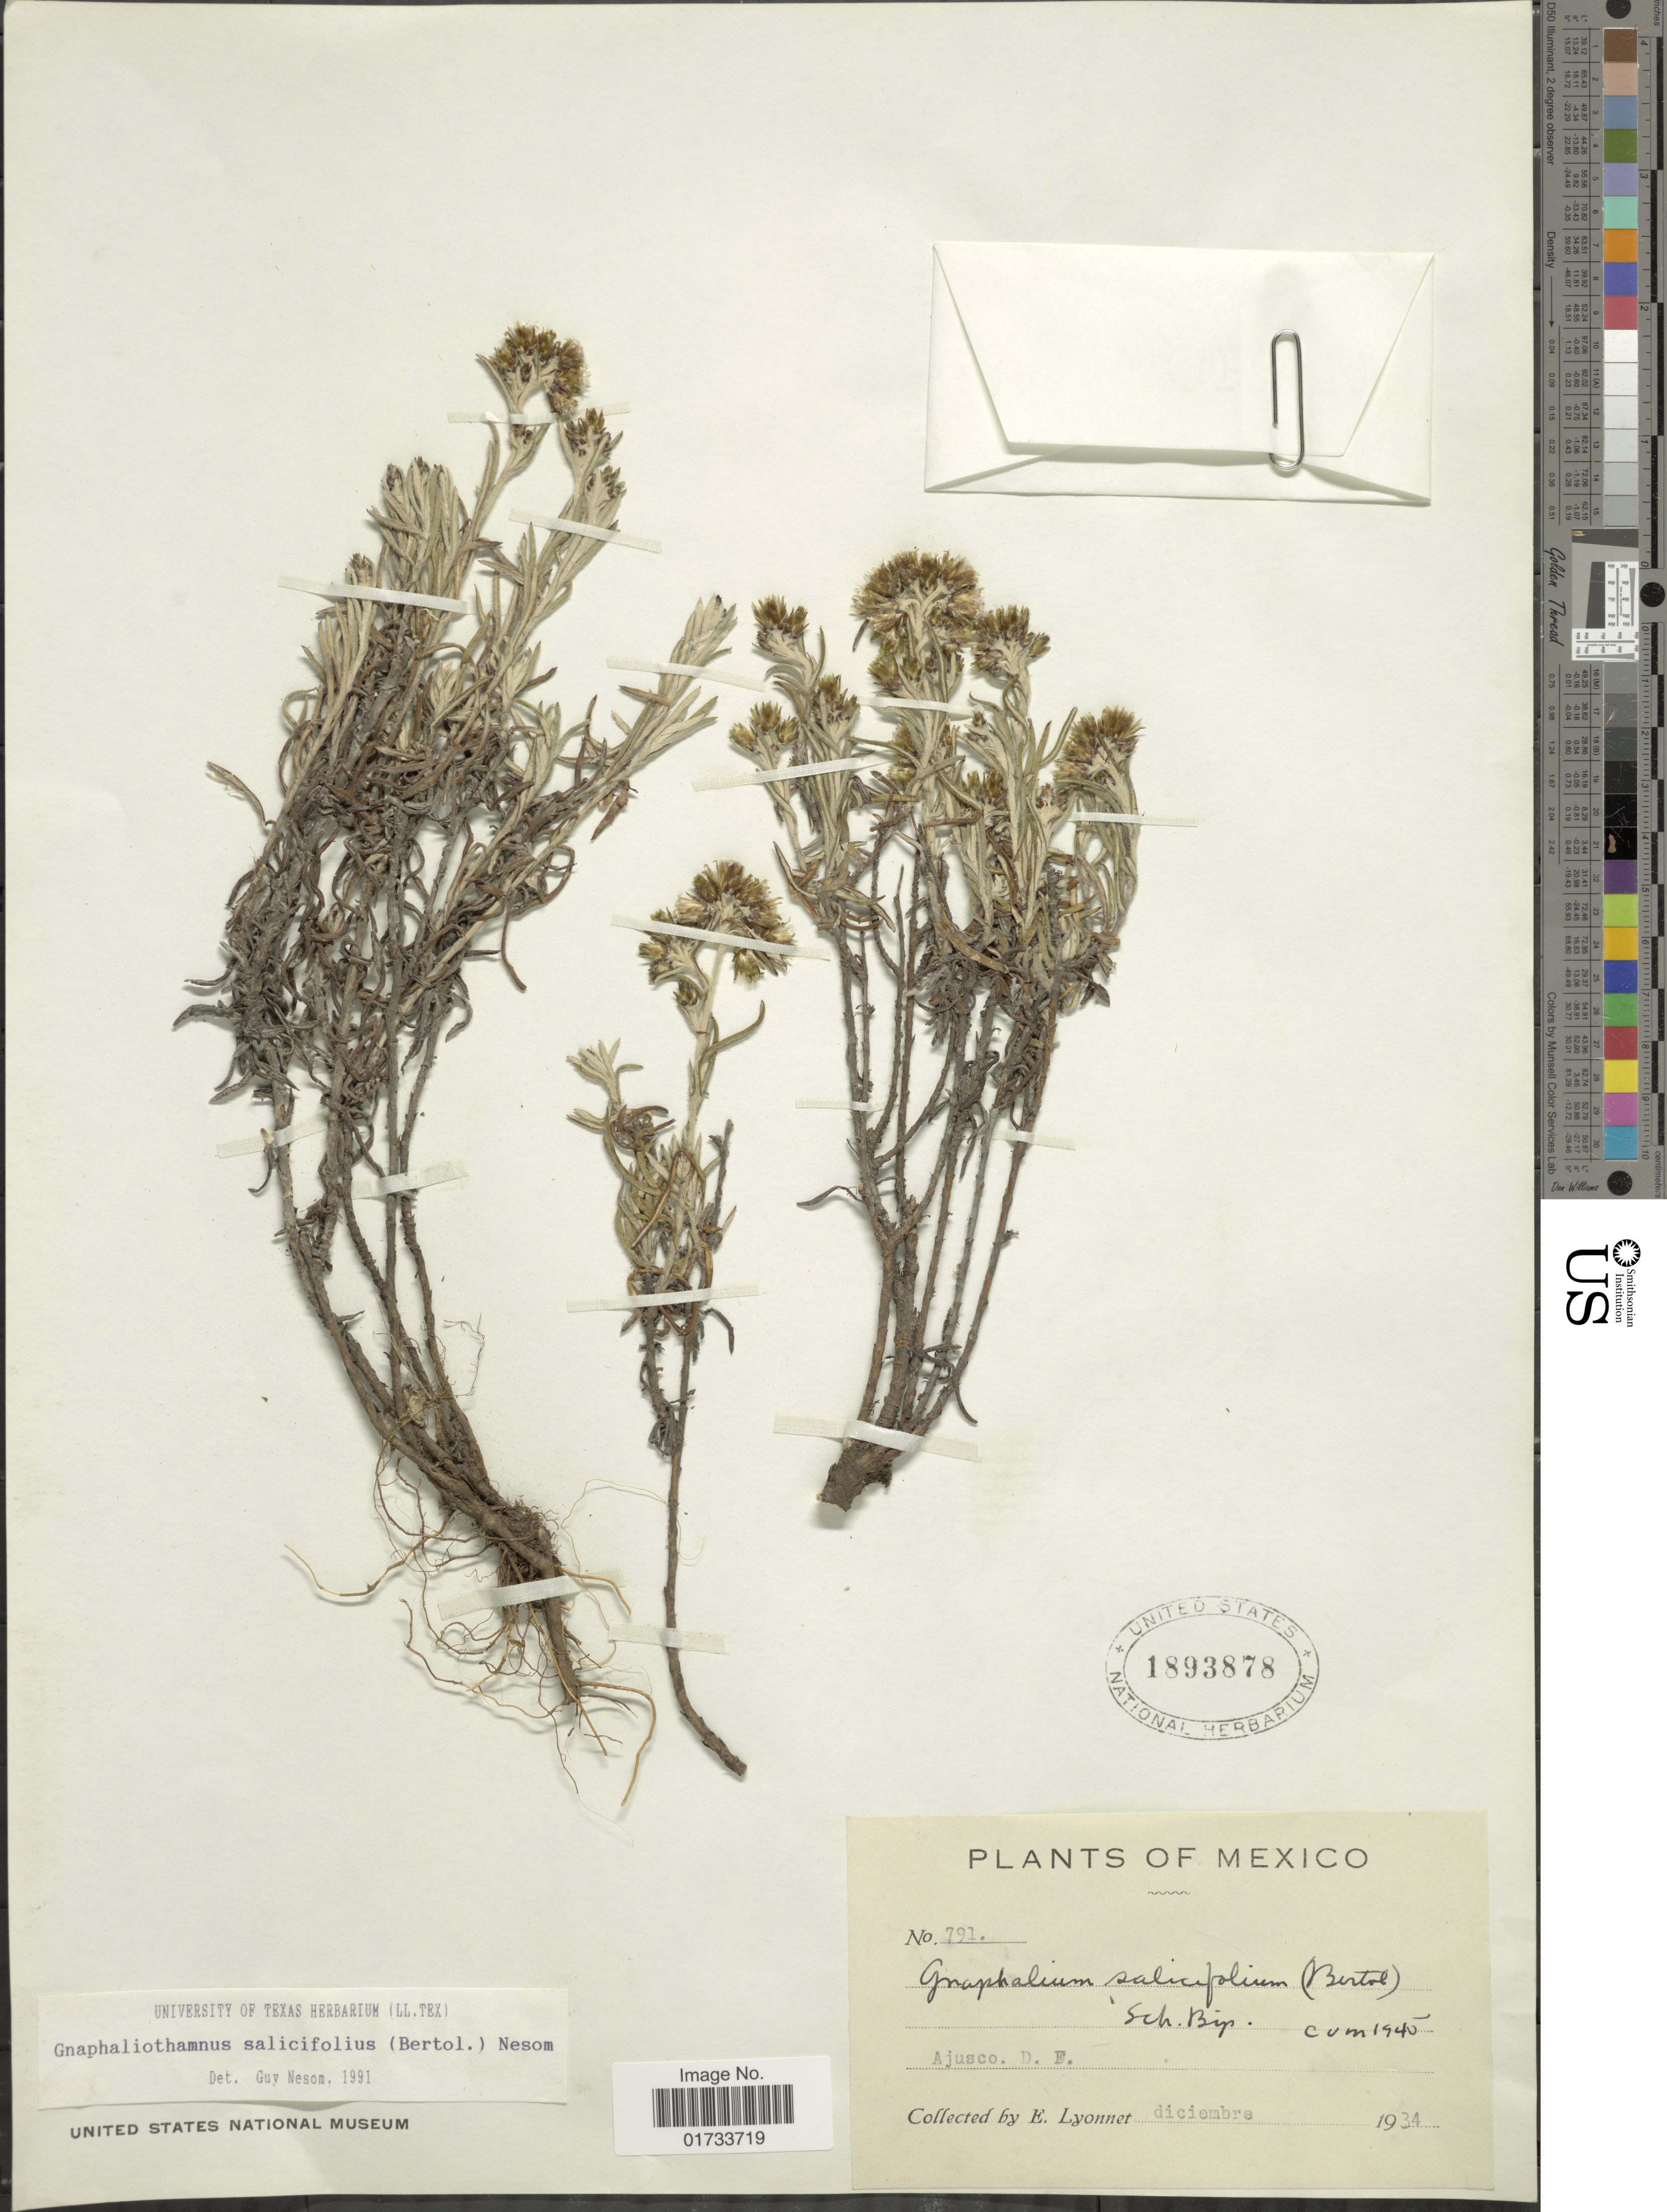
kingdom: Plantae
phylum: Tracheophyta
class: Magnoliopsida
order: Asterales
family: Asteraceae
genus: Chionolaena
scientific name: Chionolaena salicifolia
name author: (Bertol.) G.L. Nesom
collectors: E. Lyonnet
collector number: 791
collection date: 1934-12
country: Mexico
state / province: Distrito Federal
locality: Ajusco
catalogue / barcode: US 1893978